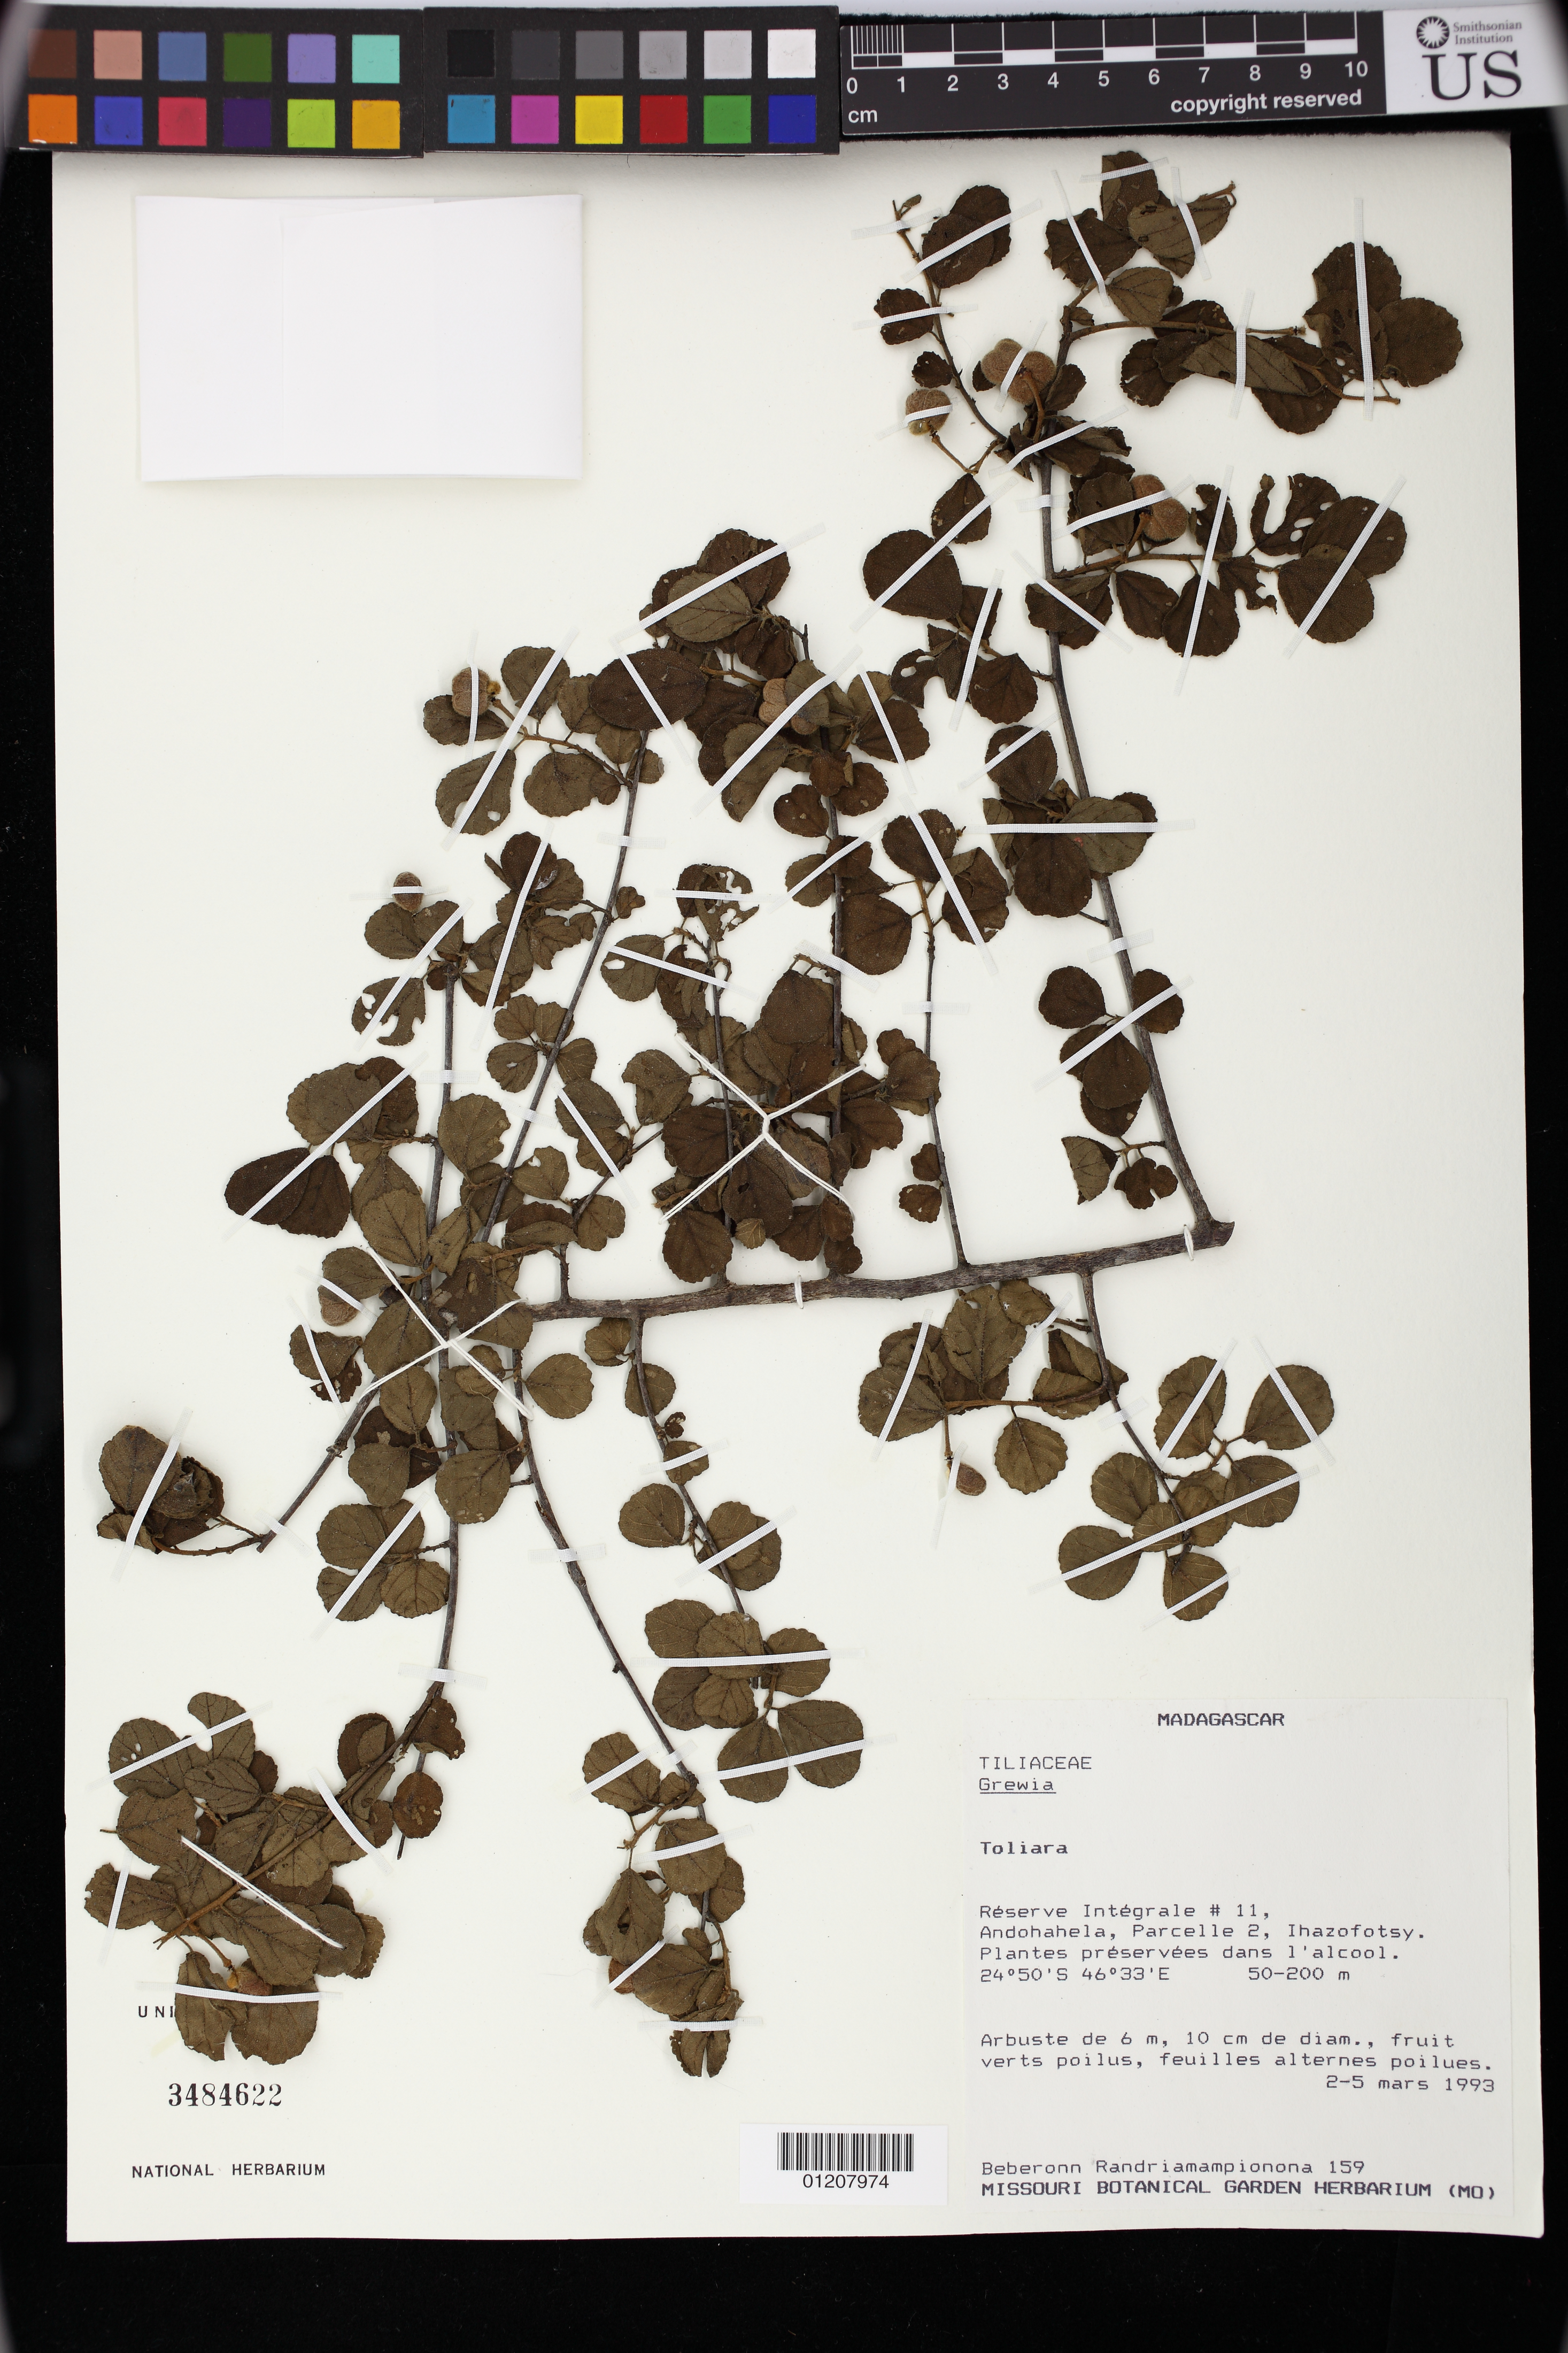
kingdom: Plantae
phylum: Tracheophyta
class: Magnoliopsida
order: Malvales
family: Malvaceae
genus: Grewia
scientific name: Grewia sp.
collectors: B. Randriamampionona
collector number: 159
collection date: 1993-03-02/1993-03-05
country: Madagascar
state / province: Anosy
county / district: Tolanaro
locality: Reserve Integrale #11, Andohahela, Parcelle 2, Ihazofotsy.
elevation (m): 50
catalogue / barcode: US 3484622